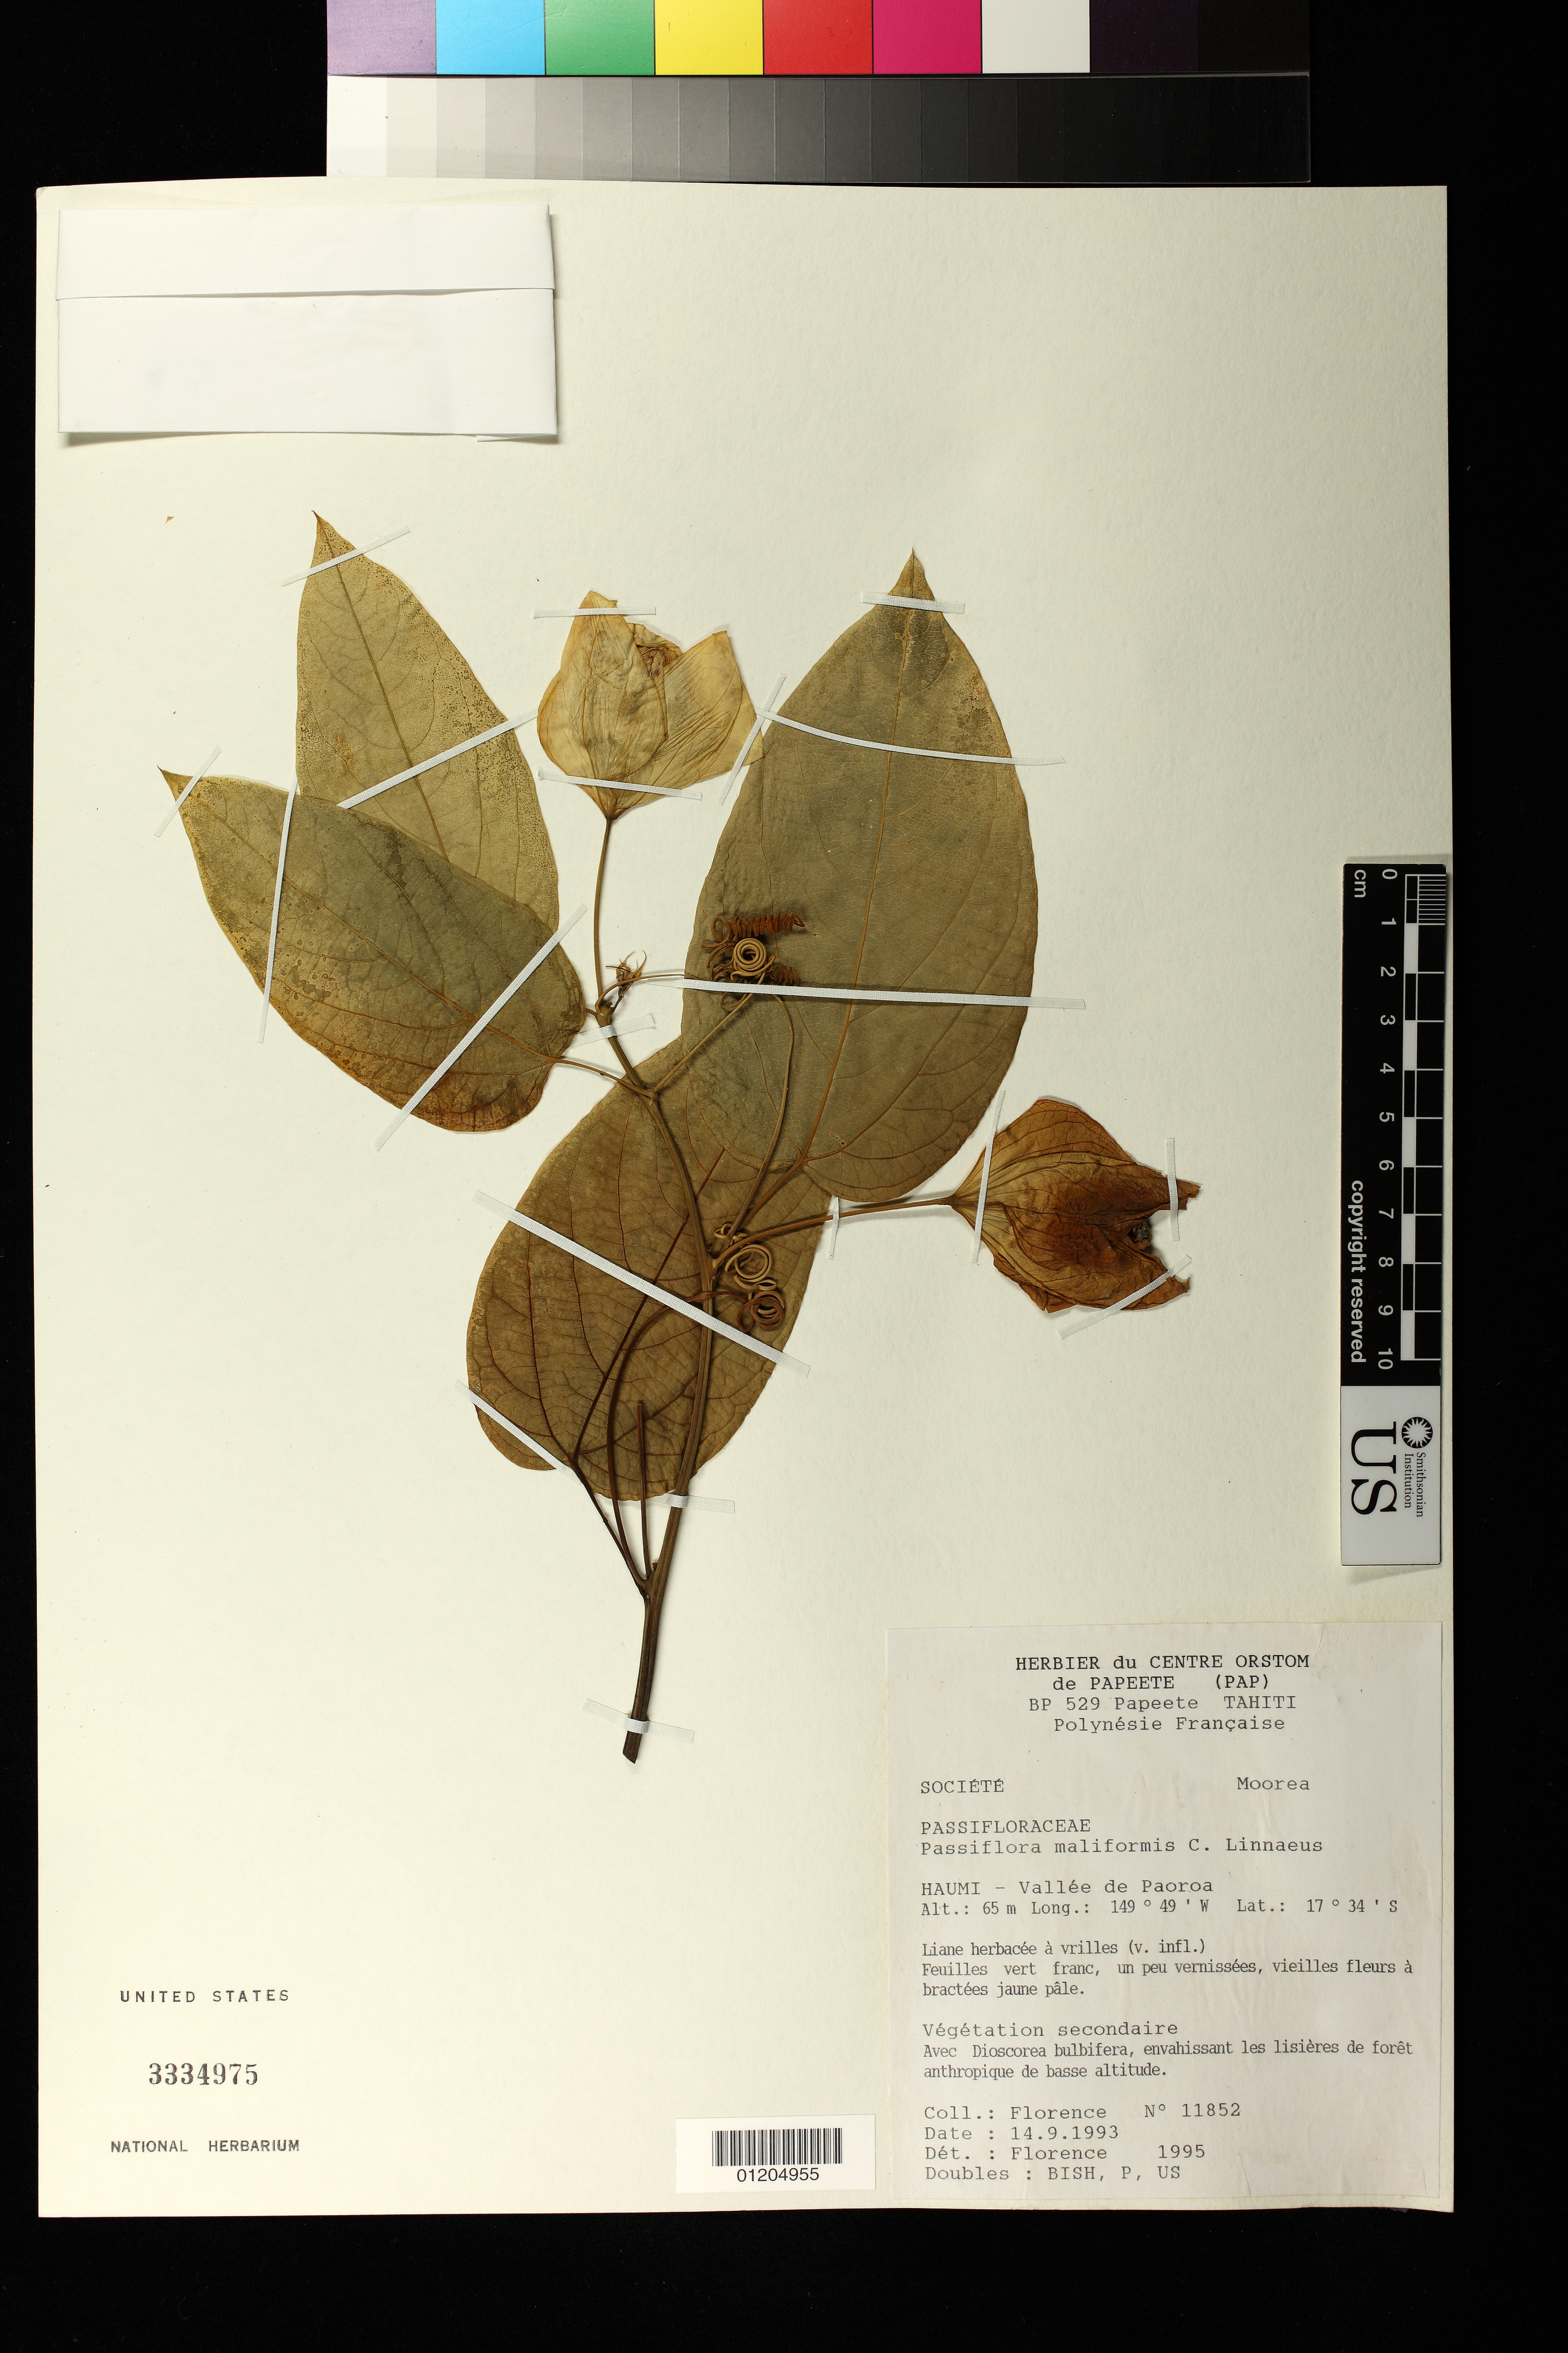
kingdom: Plantae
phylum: Tracheophyta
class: Magnoliopsida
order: Malpighiales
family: Passifloraceae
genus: Passiflora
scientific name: Passiflora maliformis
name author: L.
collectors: -. Florence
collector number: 11852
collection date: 1993-09-14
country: French Polynesia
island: Moorea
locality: Societe. Moorea. Haumi - Vallee de Paoroa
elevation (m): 65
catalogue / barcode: US 3334975